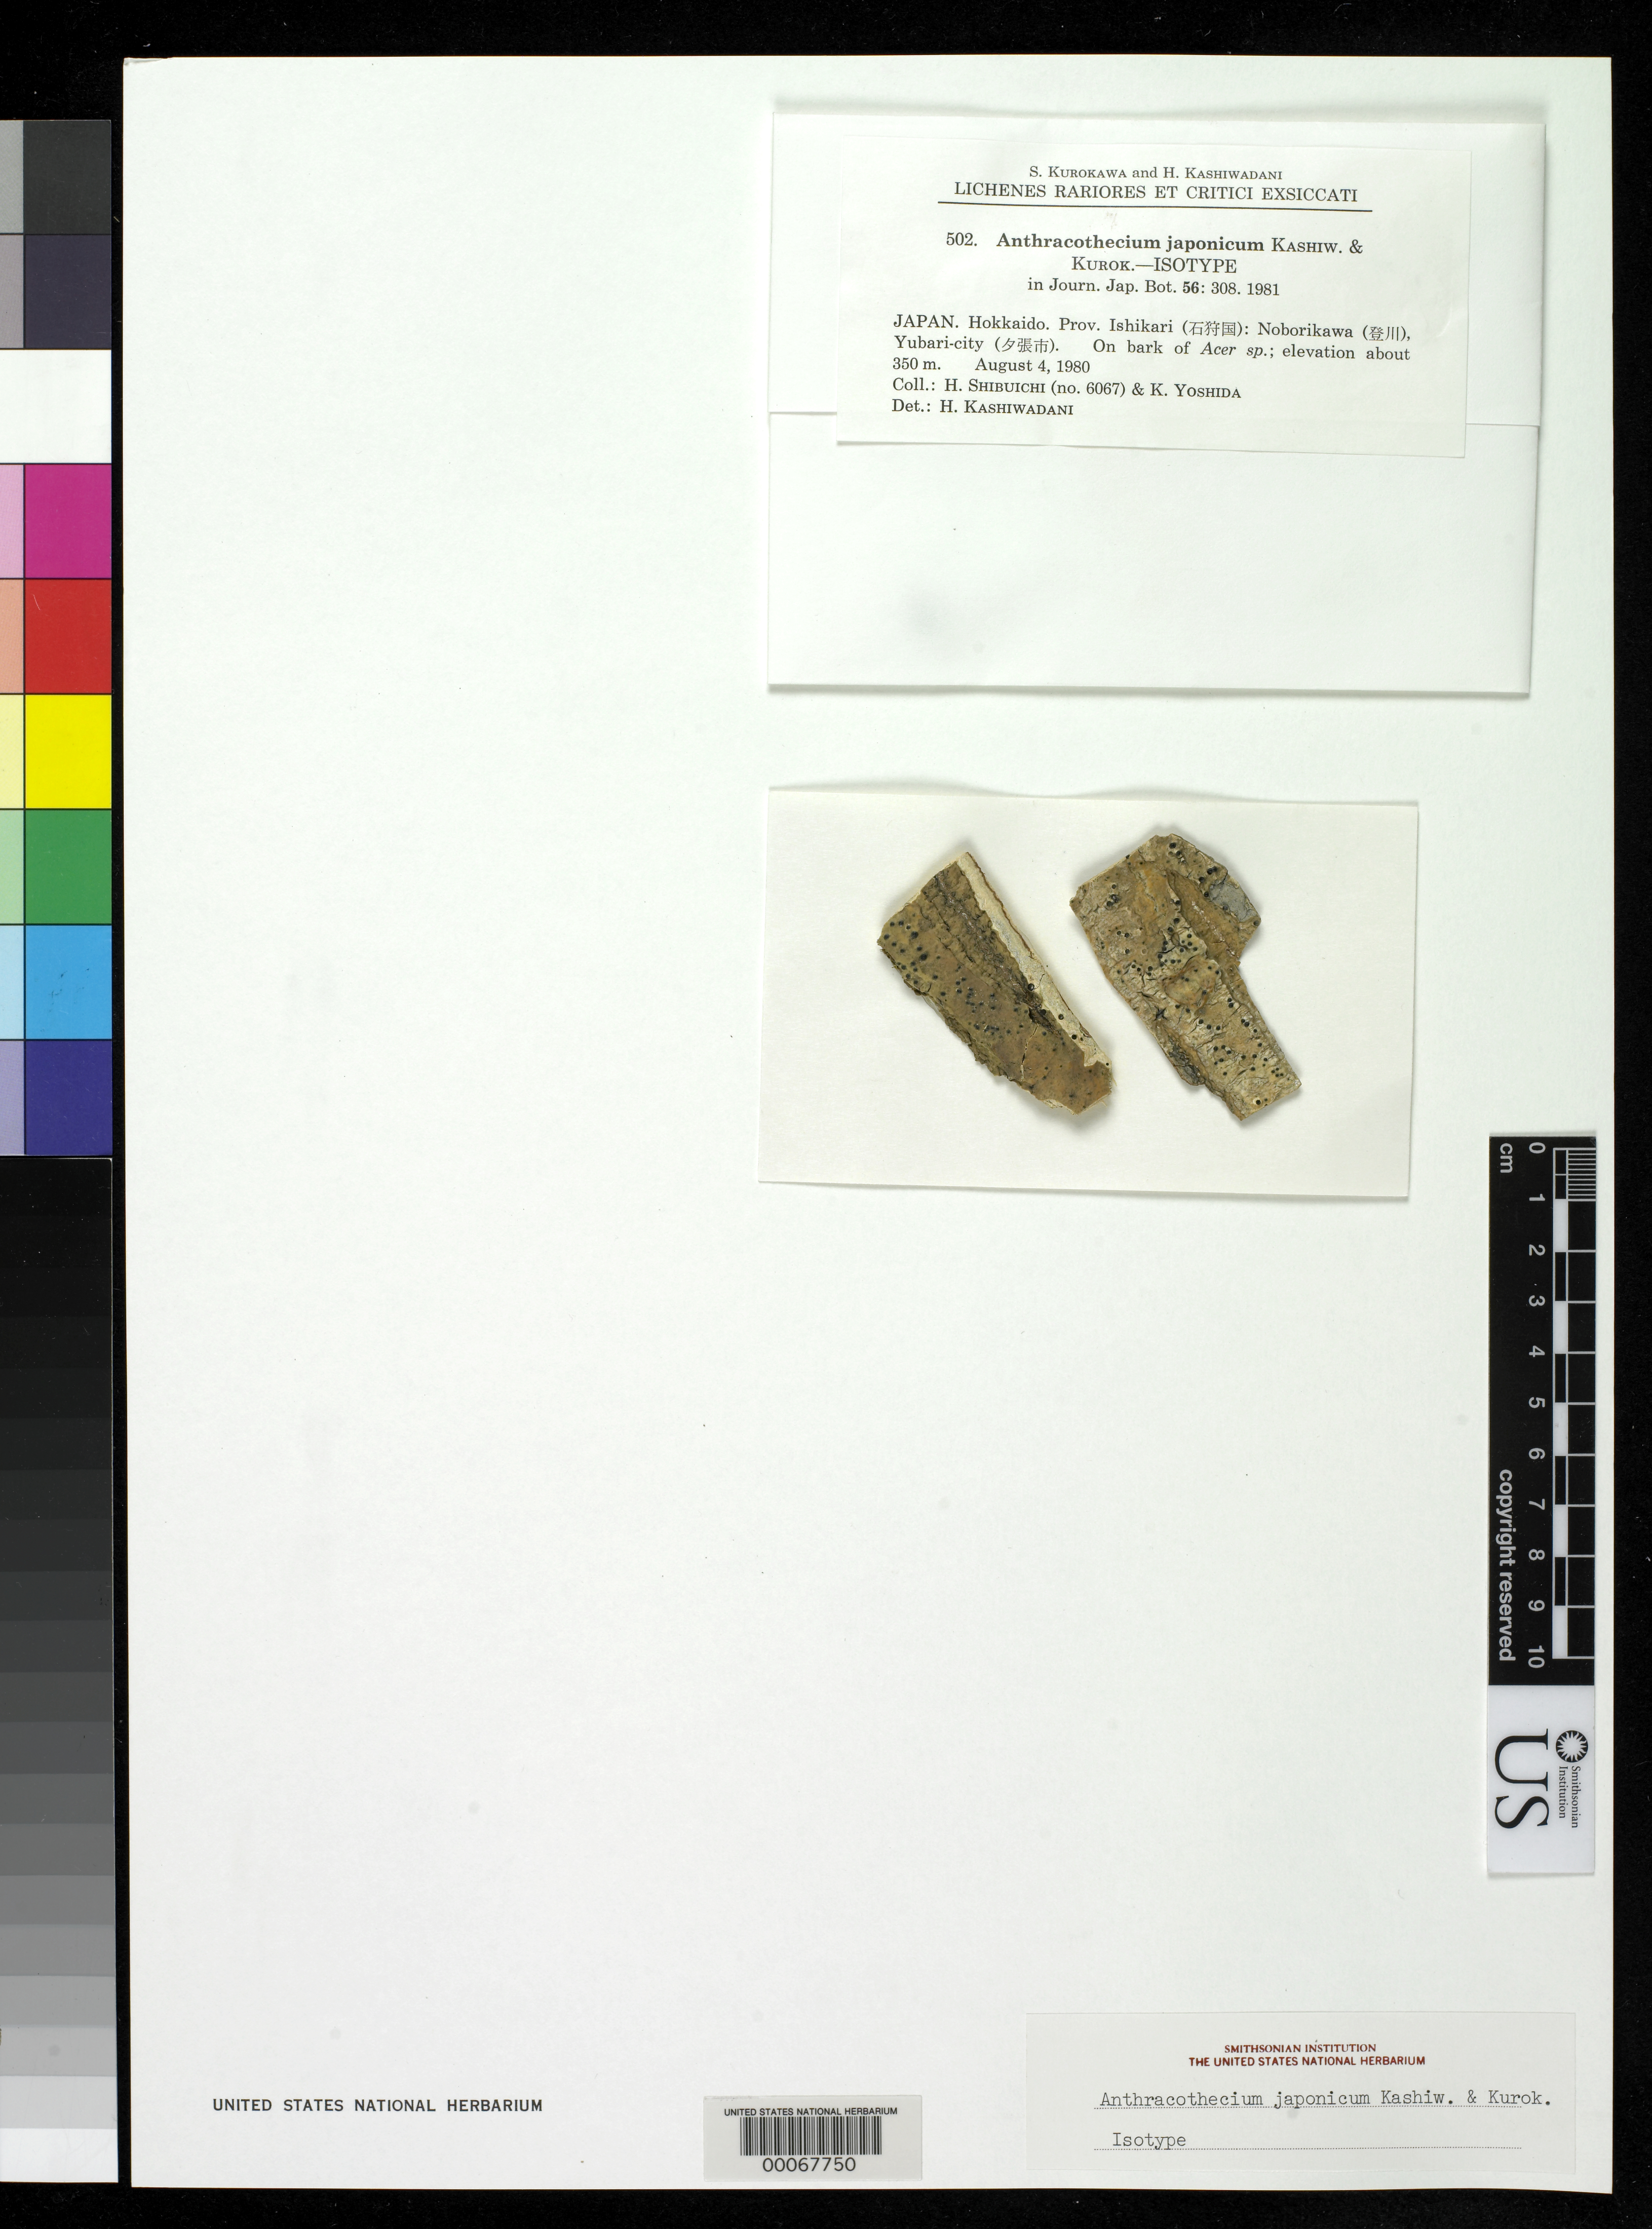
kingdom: Fungi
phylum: Ascomycota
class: Eurotiomycetes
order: Pyrenulales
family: Pyrenulaceae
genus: Anthracothecium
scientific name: Anthracothecium japonicum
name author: Kashiw. & Kurok.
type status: Isotype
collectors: H. Shibuichi & K. Yoshida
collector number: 6067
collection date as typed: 04 Aug 1980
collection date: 1980-08-04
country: Japan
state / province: Hokkaido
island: Hokkaido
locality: Noborikawa, Ubari City.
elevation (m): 350